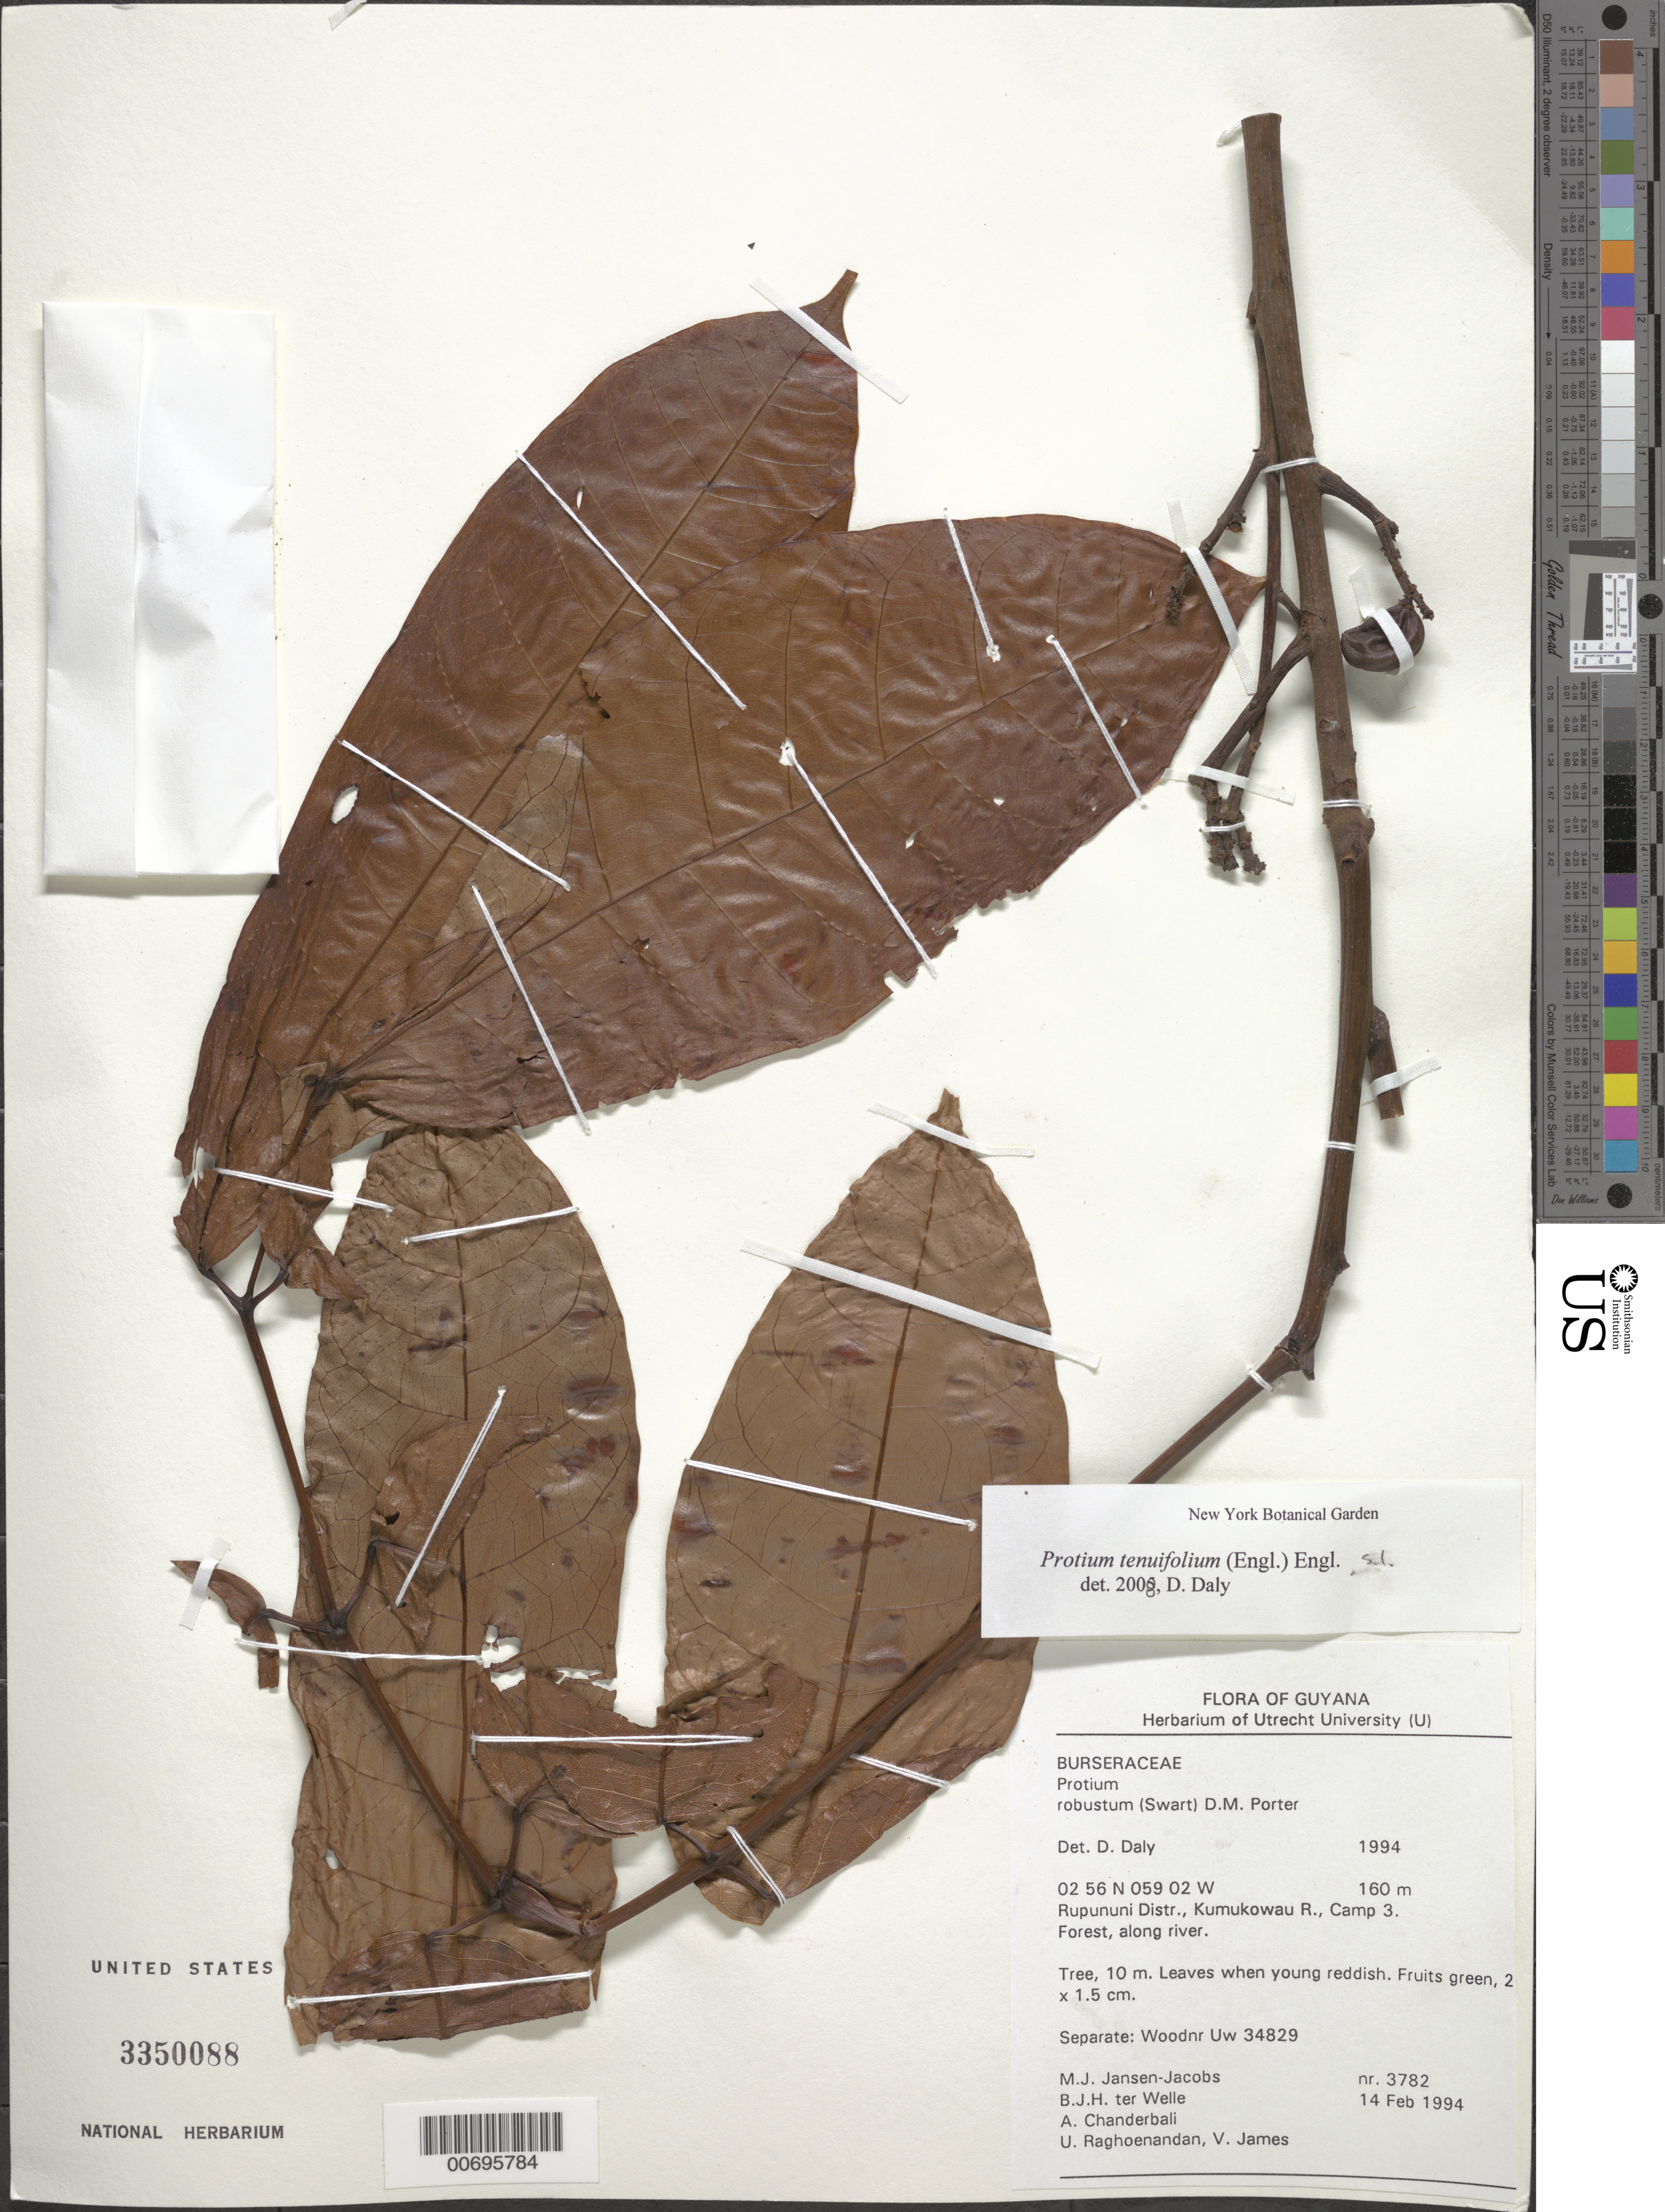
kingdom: Plantae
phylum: Tracheophyta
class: Magnoliopsida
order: Sapindales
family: Burseraceae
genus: Protium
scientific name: Protium tenuifolium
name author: (Engl.) Engl.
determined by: Daly, D. C.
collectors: M. J. Jansen-Jacobs, B. Welle, A. S. Chanderbali, U. Raghoenandan & V. James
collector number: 3782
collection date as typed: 14-Feb-94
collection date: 1994-02-14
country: Guyana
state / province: U. Takutu-U. Essequibo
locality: Kumukowau R., Camp 3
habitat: Forest along river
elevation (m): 160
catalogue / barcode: US 3350088